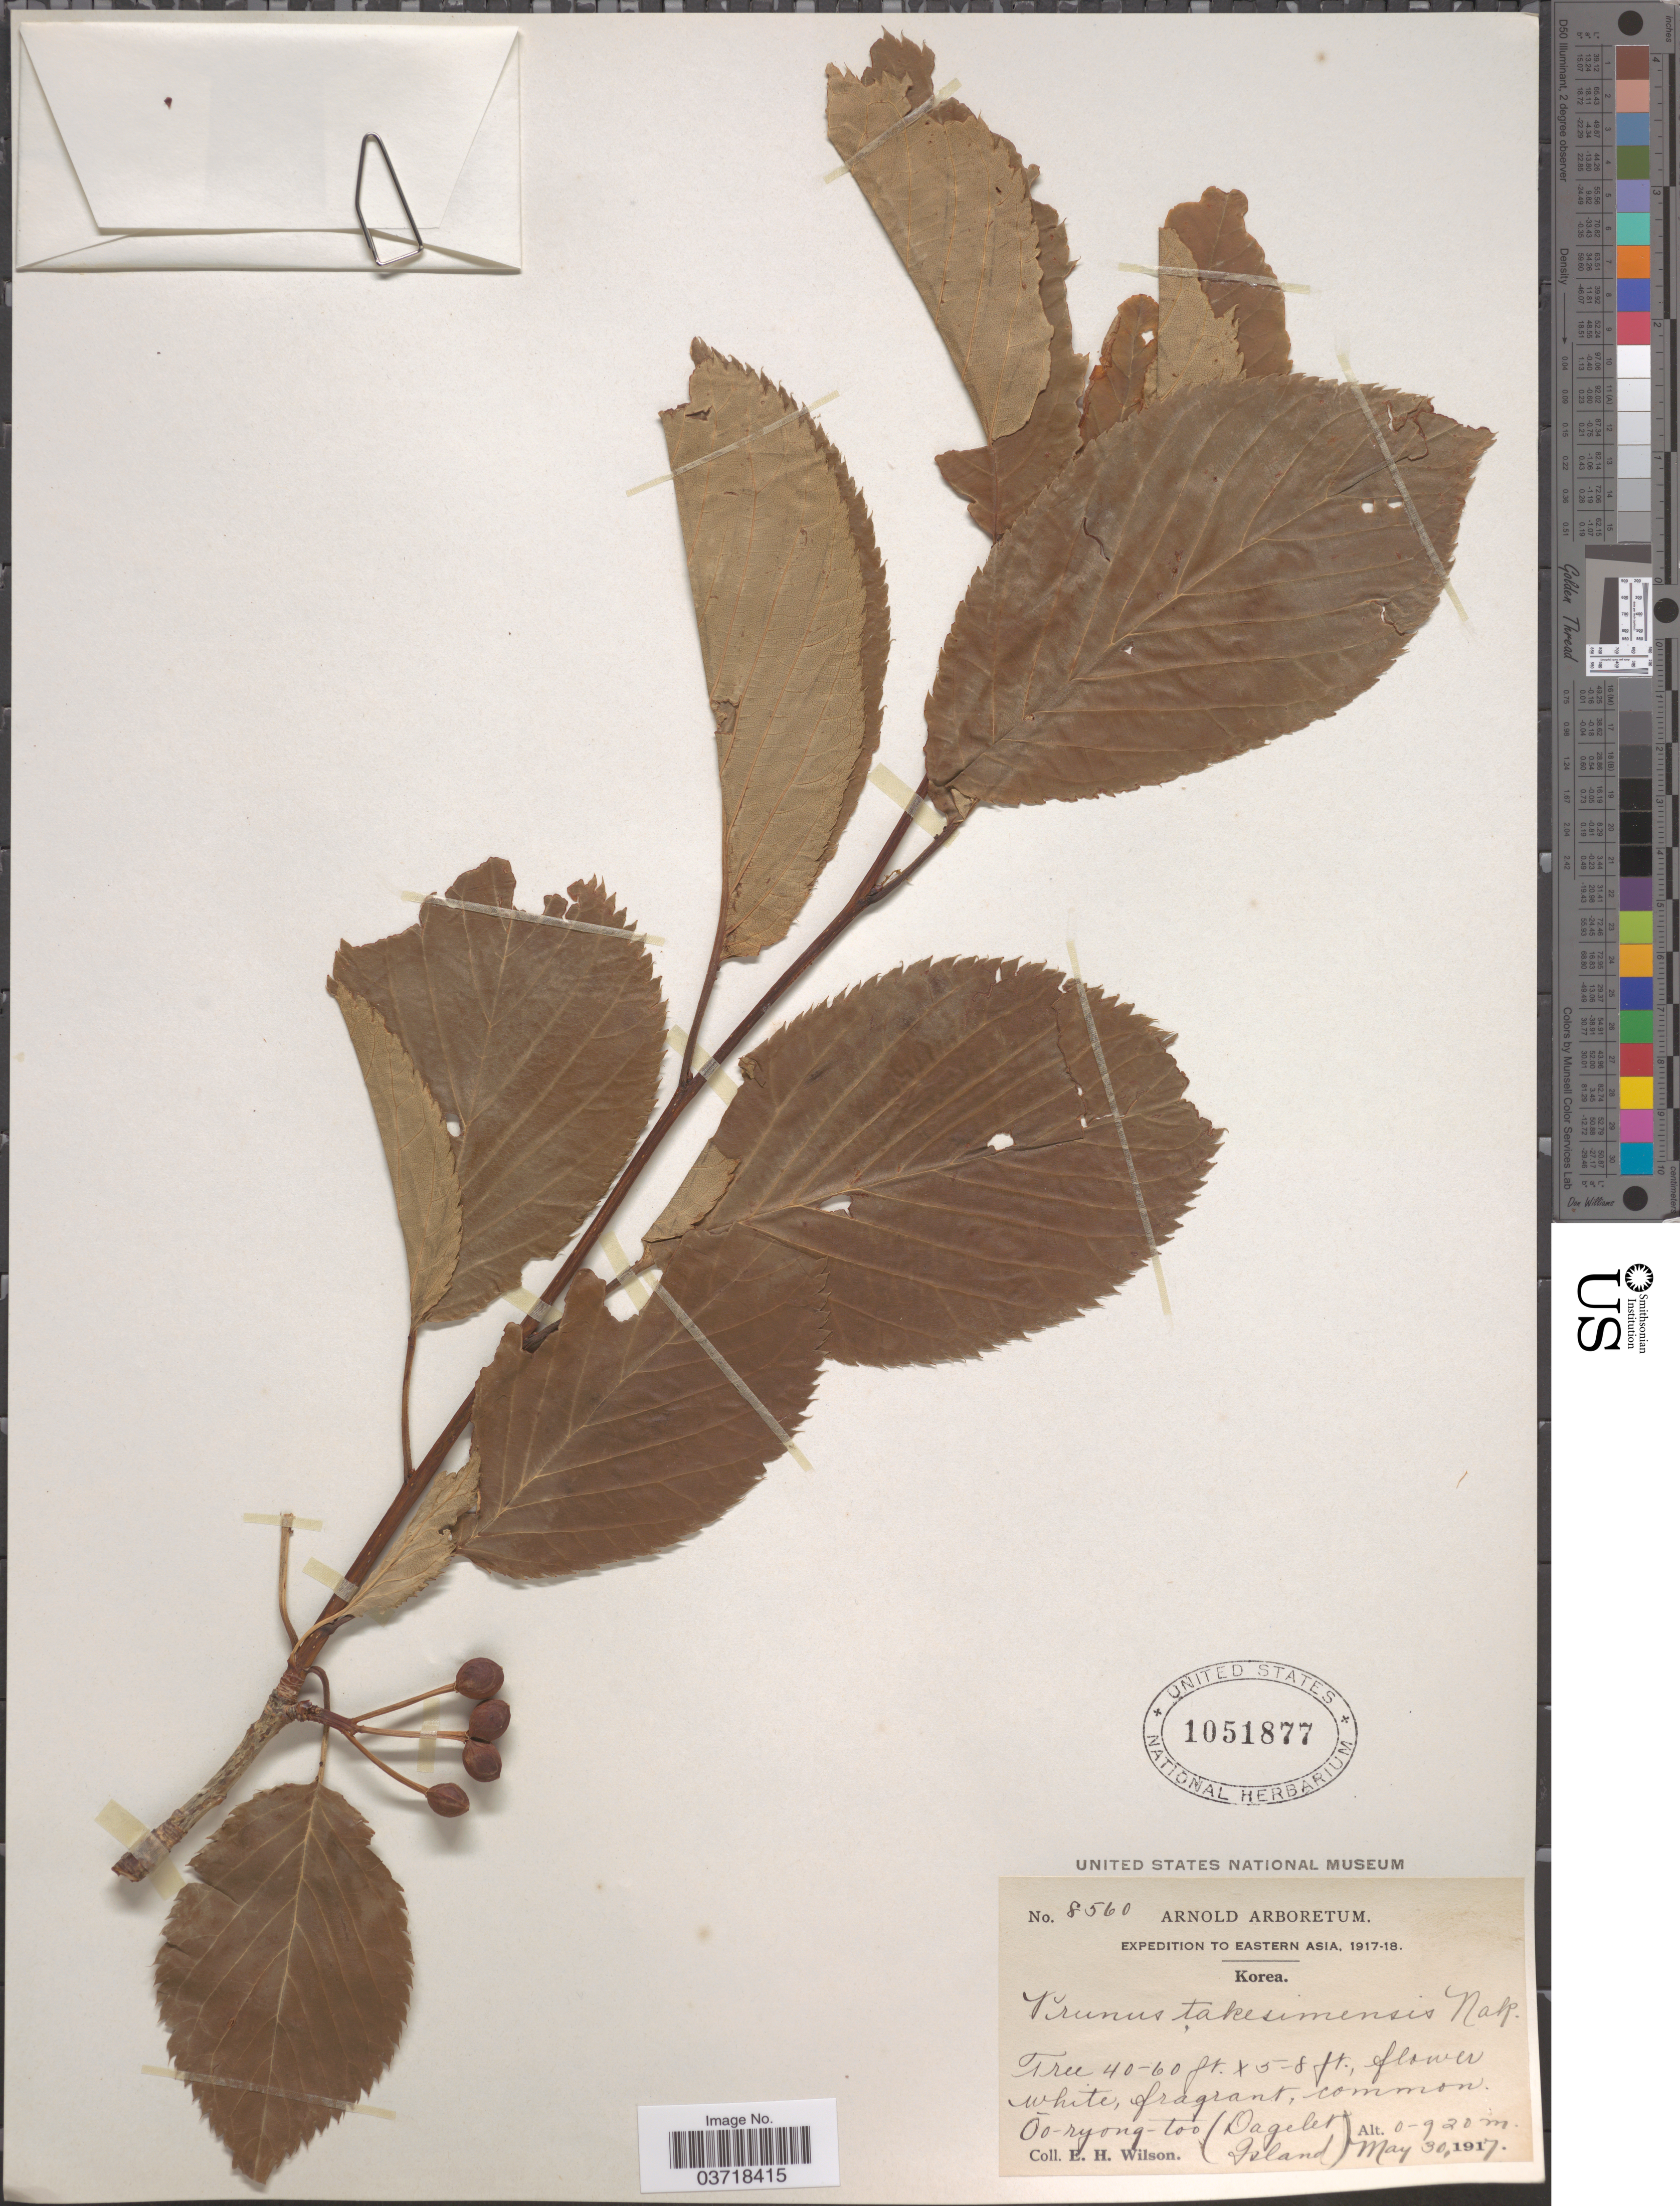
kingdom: Plantae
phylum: Tracheophyta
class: Magnoliopsida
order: Rosales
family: Rosaceae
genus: Prunus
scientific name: Prunus takesimensis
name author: Nakai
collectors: E. Wilson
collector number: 8560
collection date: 1917-05-30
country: South Korea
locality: Eastern Asia. Korea. Óo-ryong-too (Dagelet Island).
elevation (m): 0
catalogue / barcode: US 1051877